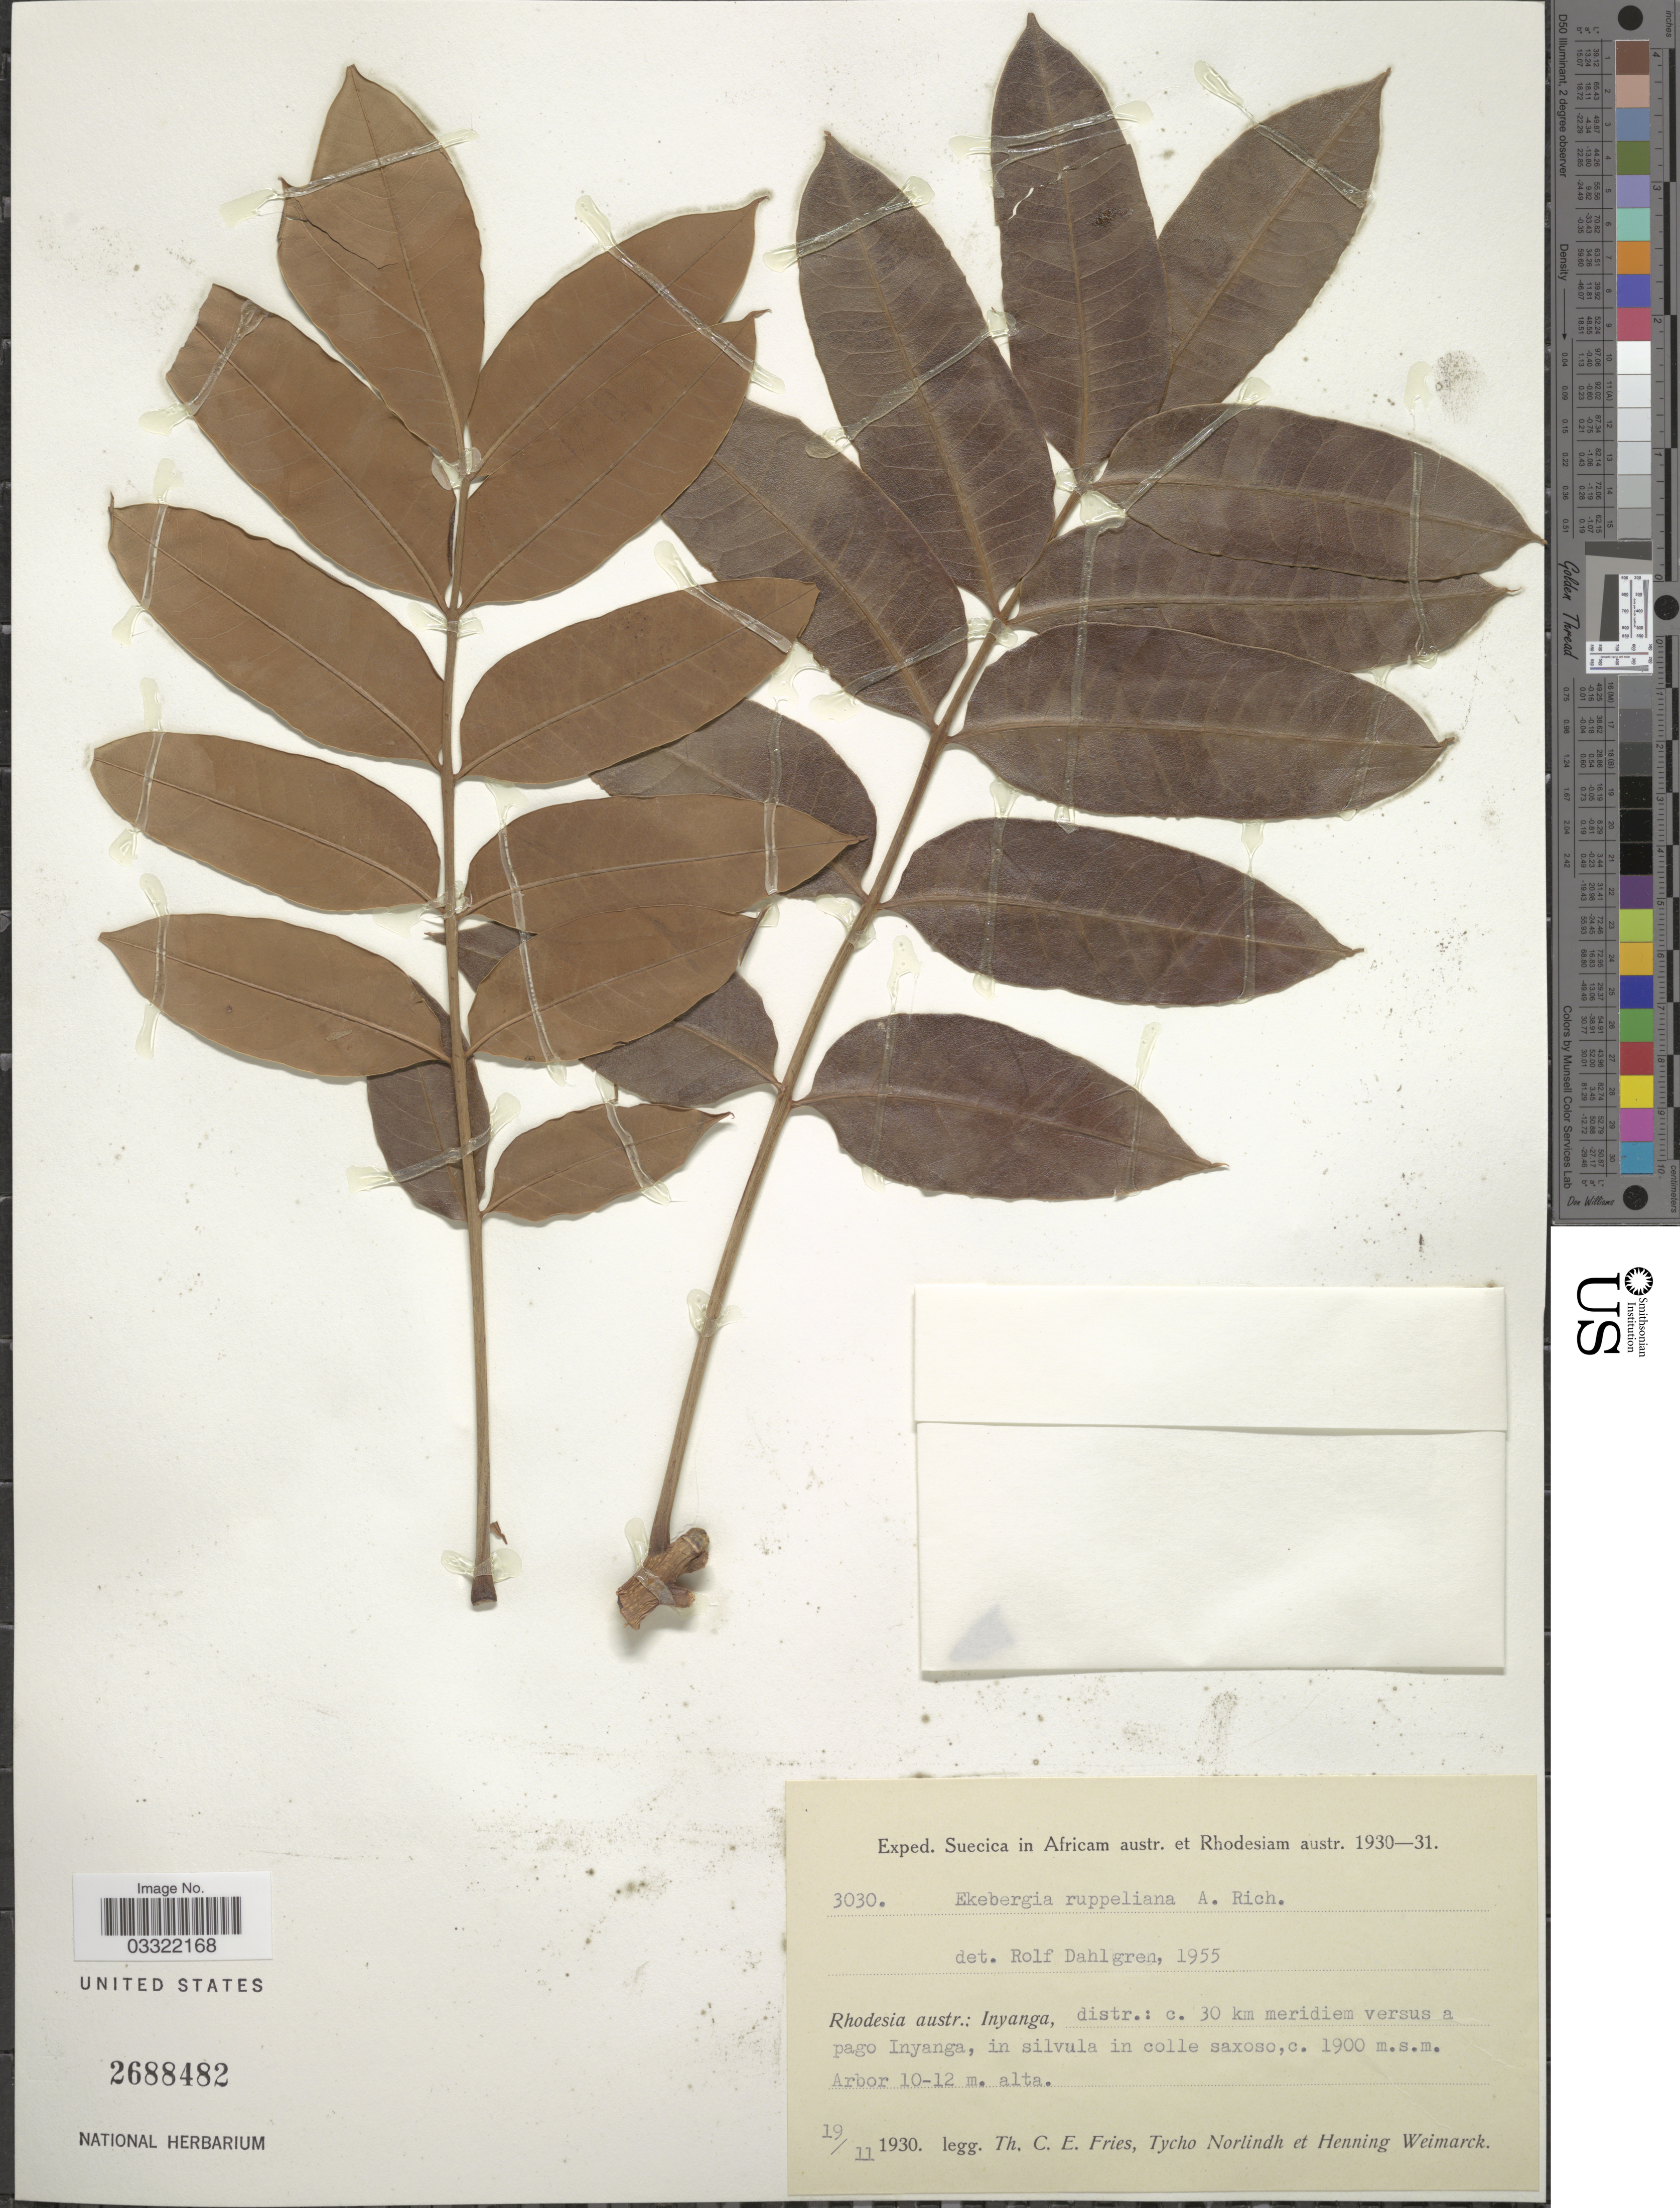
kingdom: Plantae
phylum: Tracheophyta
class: Magnoliopsida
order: Sapindales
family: Meliaceae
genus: Ekebergia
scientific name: Ekebergia rueppelliana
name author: (Fresen.) A. Rich.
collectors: T. C. E. Fries, N. T. Norlindh & H. Weimarck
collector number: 3030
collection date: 1930-11-19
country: Zimbabwe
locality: Suecica in Africam austr. et Rhodesiam austr. Rhodesia austr.: Inyanga, distr.: c. 30 km meridiem versus a pago Inyanga, in silvula in colle saxoso.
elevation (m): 1900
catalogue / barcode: US 2688482